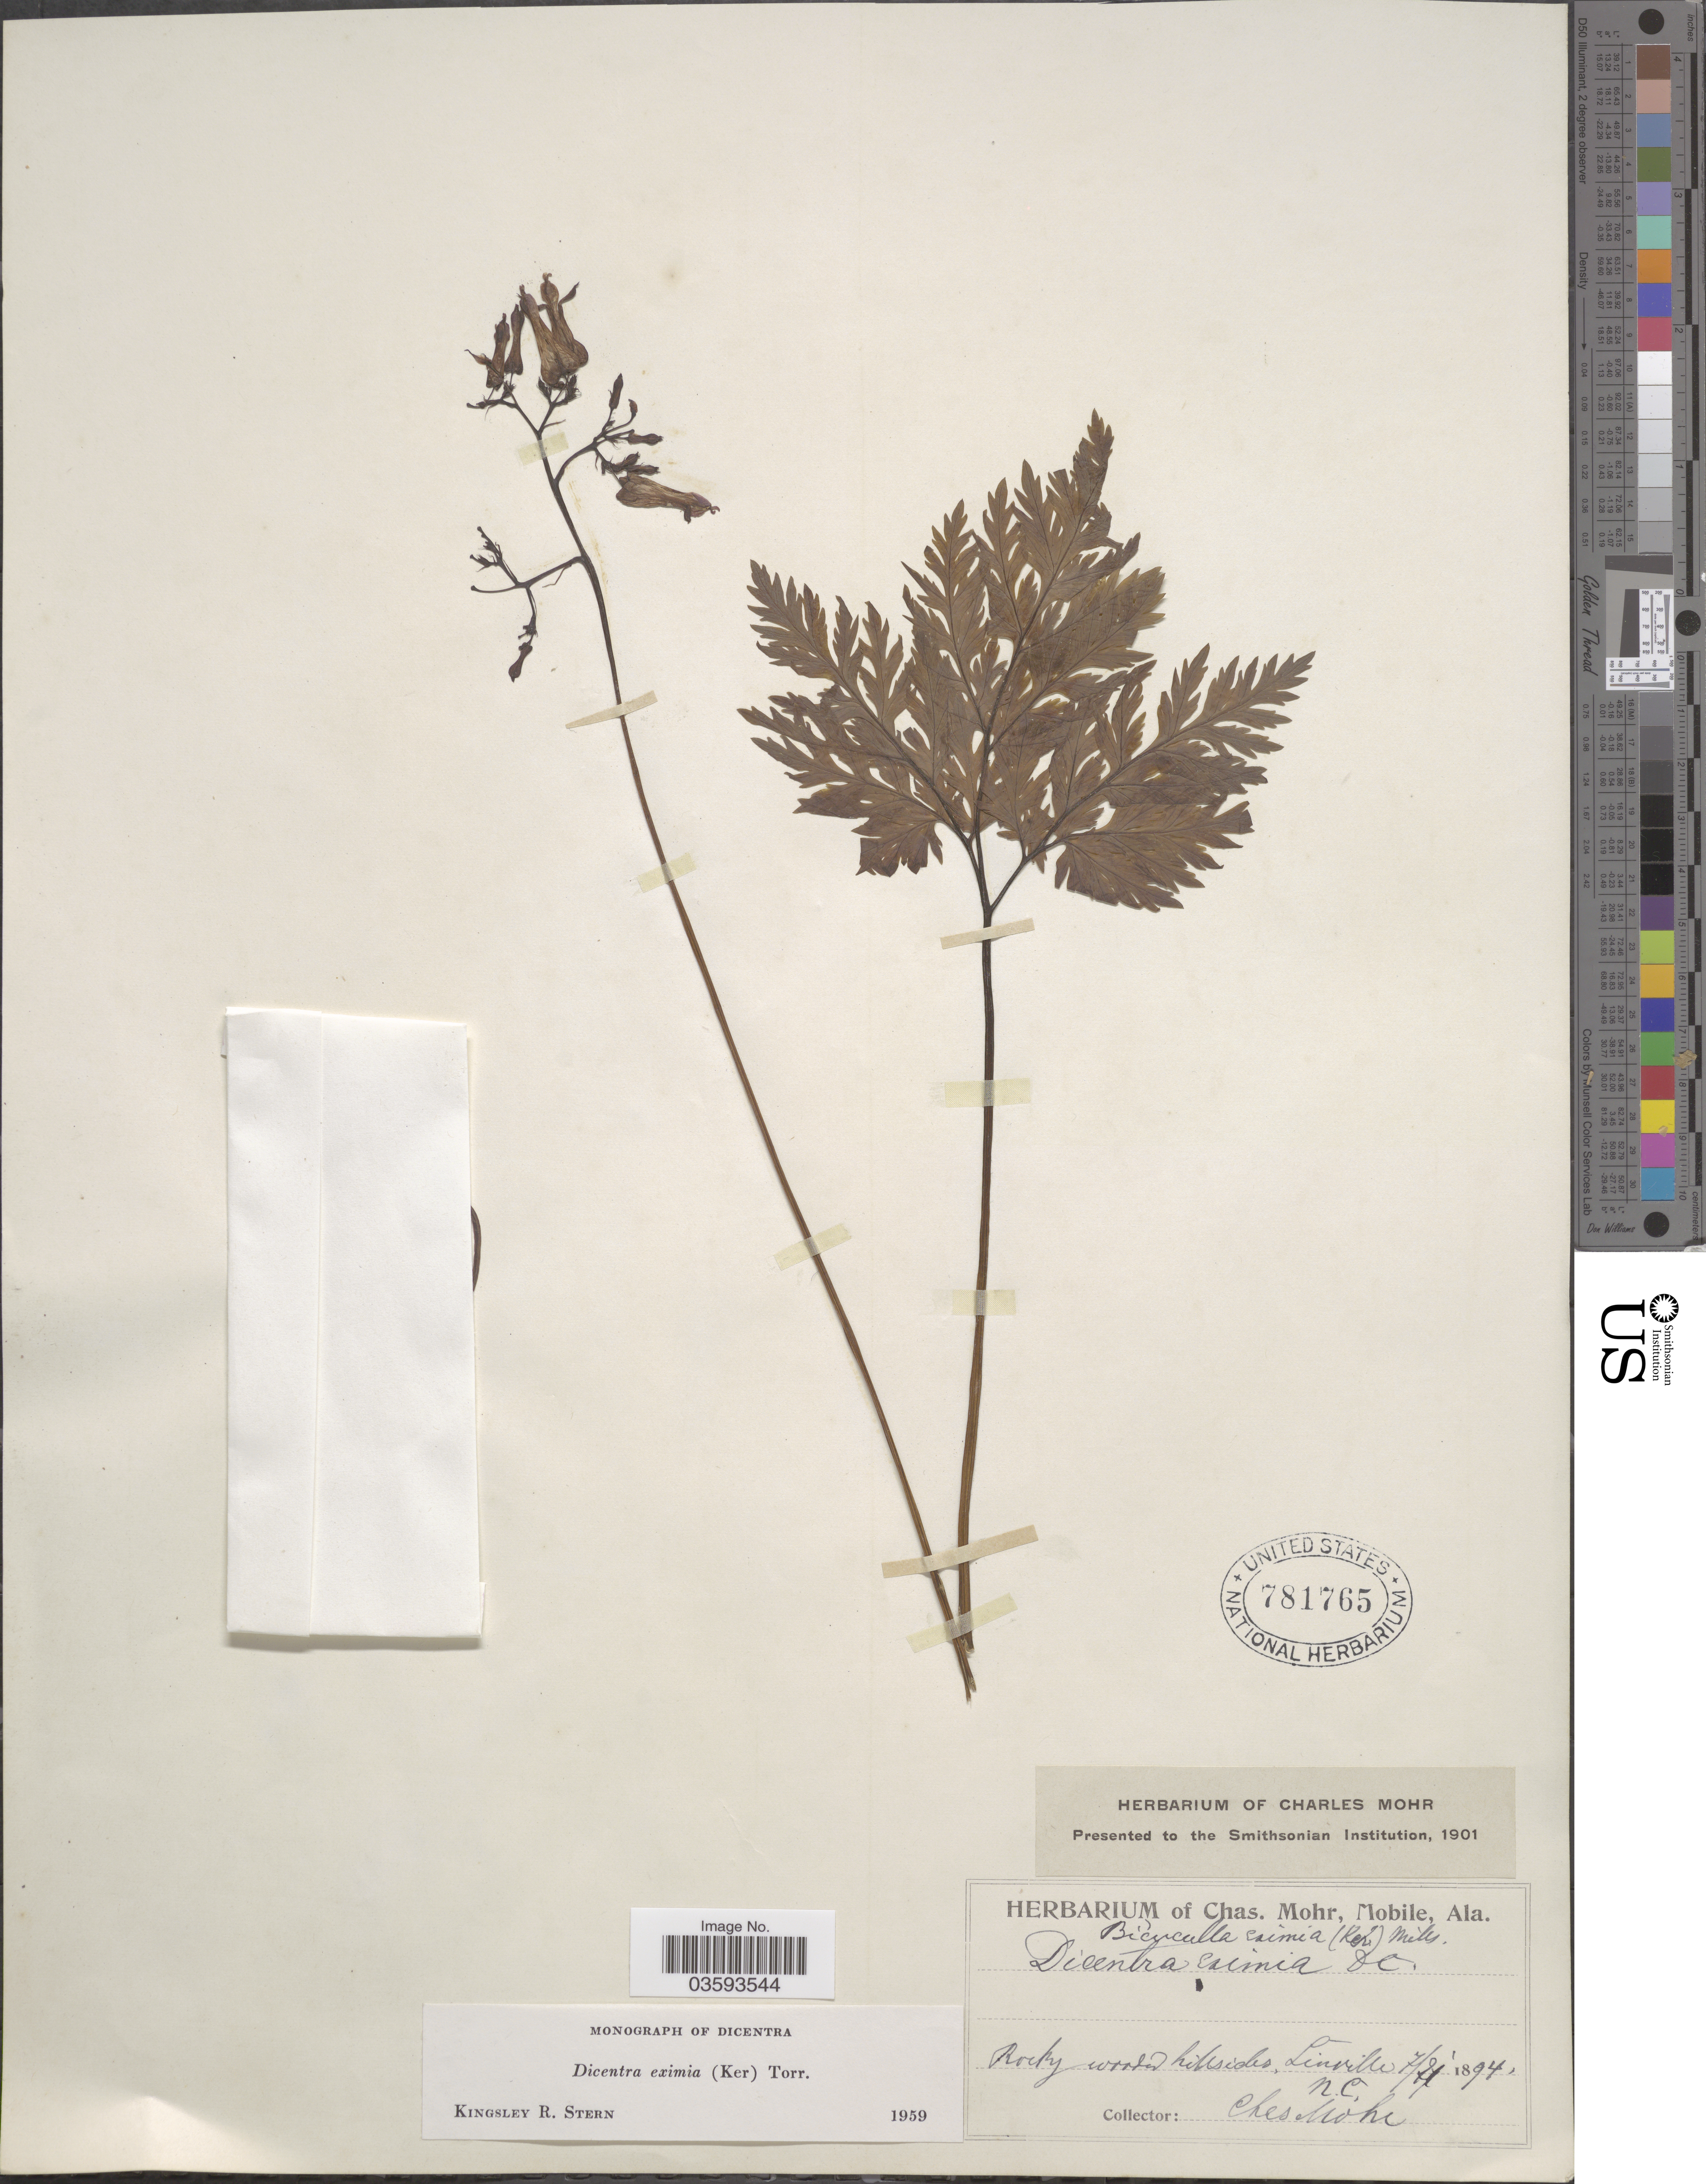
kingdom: Plantae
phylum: Tracheophyta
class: Magnoliopsida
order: Ranunculales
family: Papaveraceae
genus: Dicentra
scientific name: Dicentra eximia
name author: (Ker Gawl.) Torr.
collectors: Mohr, C. T. (herbarium)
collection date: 1894-07-21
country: United States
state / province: North Carolina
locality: Rocky wooded hillsides, Linville.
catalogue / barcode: US 781765